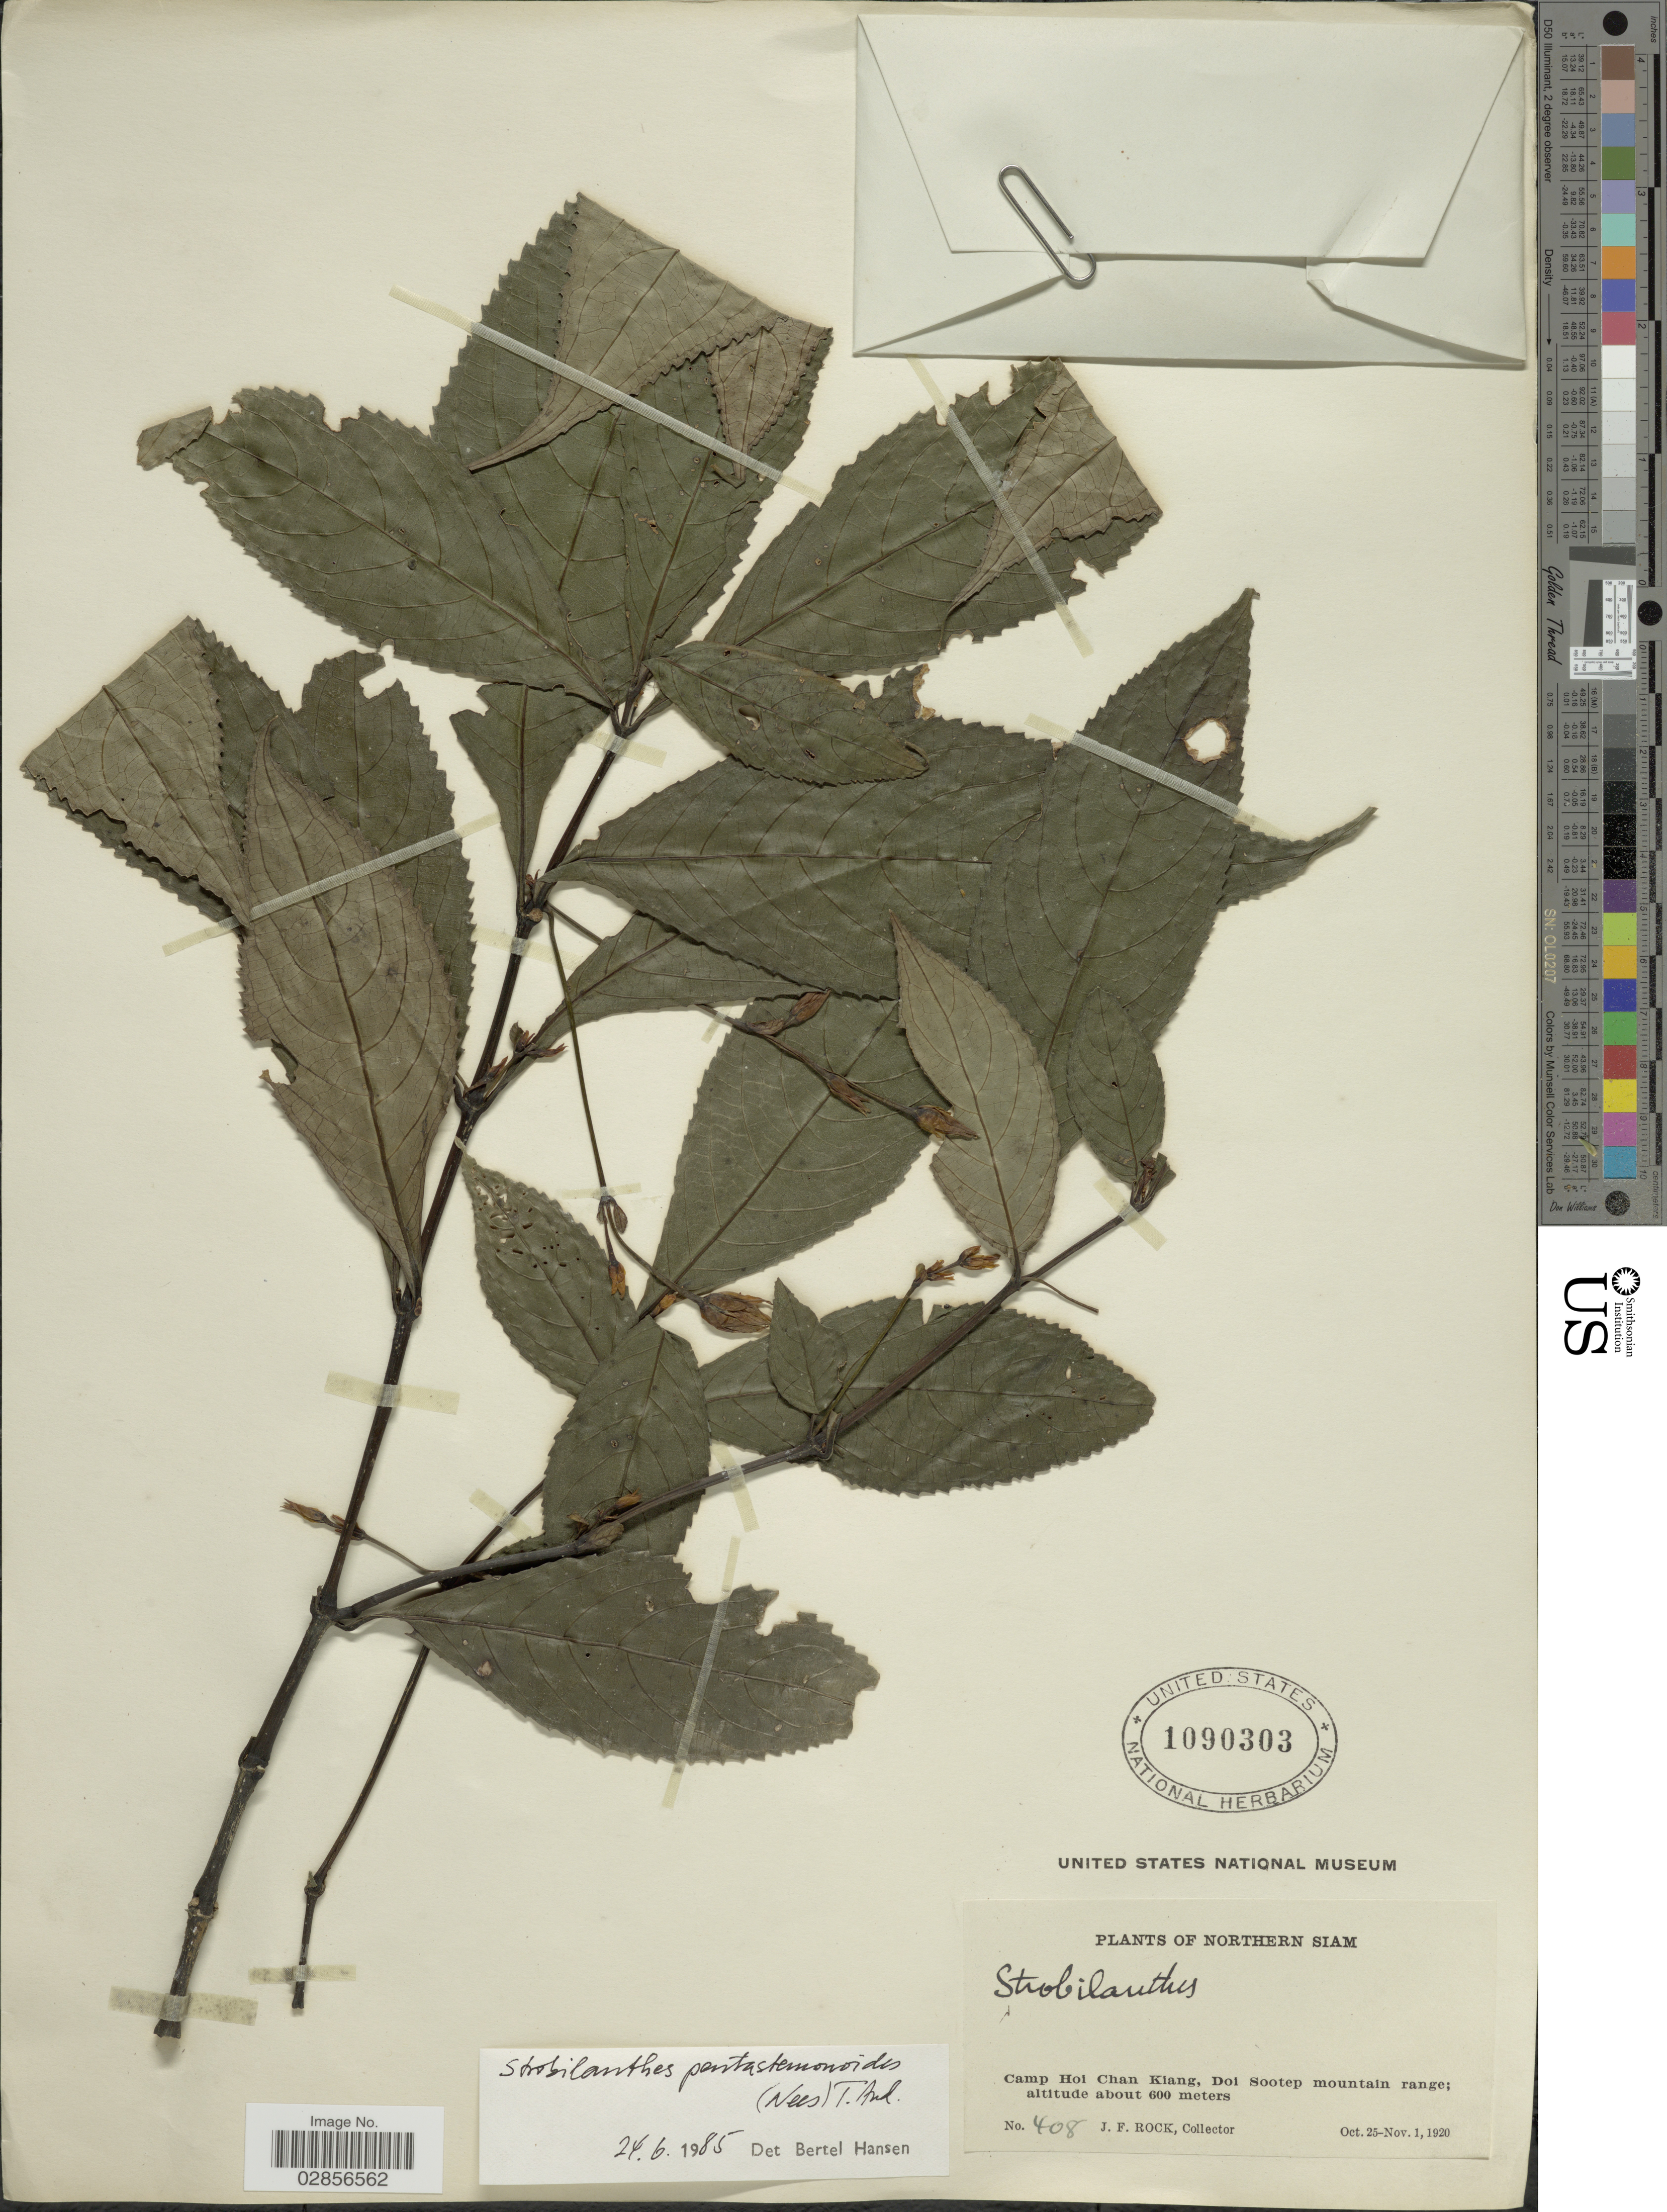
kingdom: Plantae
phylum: Tracheophyta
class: Magnoliopsida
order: Lamiales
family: Acanthaceae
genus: Strobilanthes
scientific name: Strobilanthes pentstemonoides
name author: (Nees) T. Anderson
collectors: J. Rock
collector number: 408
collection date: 1920-10-25/1920-11-01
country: Thailand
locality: Northern Siam, Camp Hoi Chan Kiang, Doi Sootep mountain range.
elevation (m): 600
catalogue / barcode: US 1090303